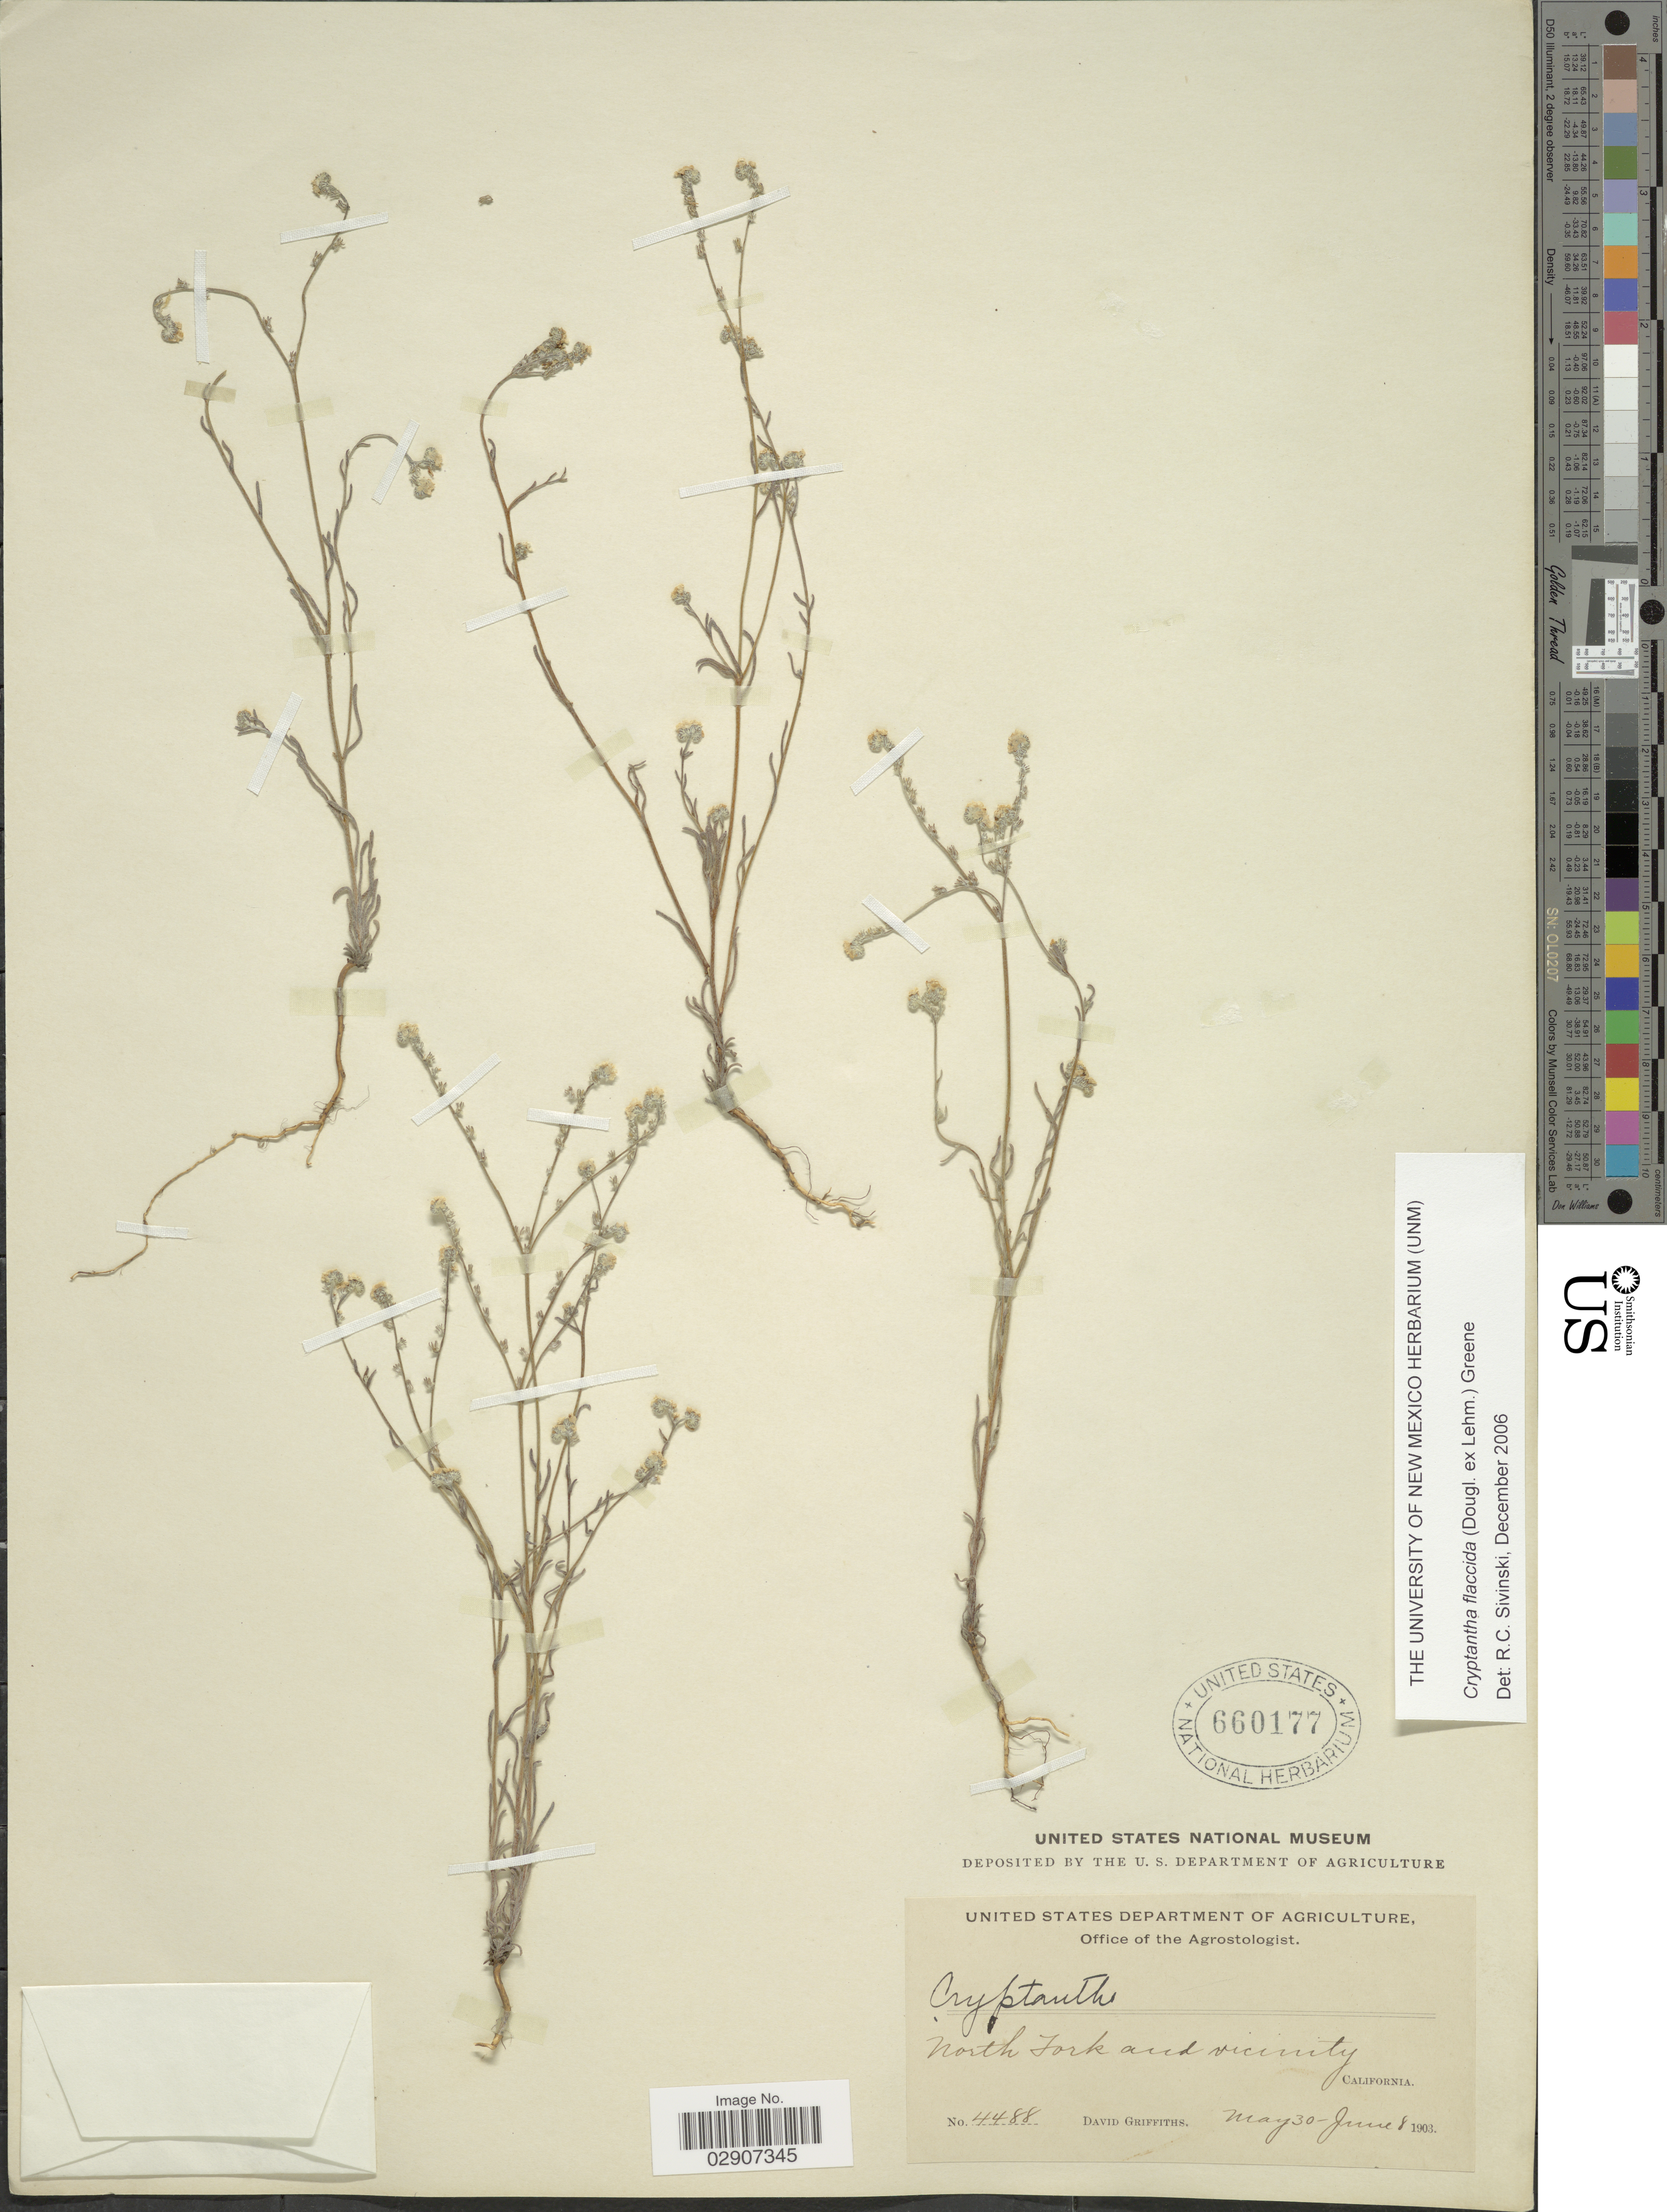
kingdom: Plantae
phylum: Tracheophyta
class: Magnoliopsida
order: Boraginales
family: Boraginaceae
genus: Cryptantha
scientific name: Cryptantha flaccida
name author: (Douglas ex Lehm.) Greene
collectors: D. Griffiths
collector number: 4488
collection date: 1903-05-30/1903-06-08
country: United States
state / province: California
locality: North Fork and vicinity.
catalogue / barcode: US 660177